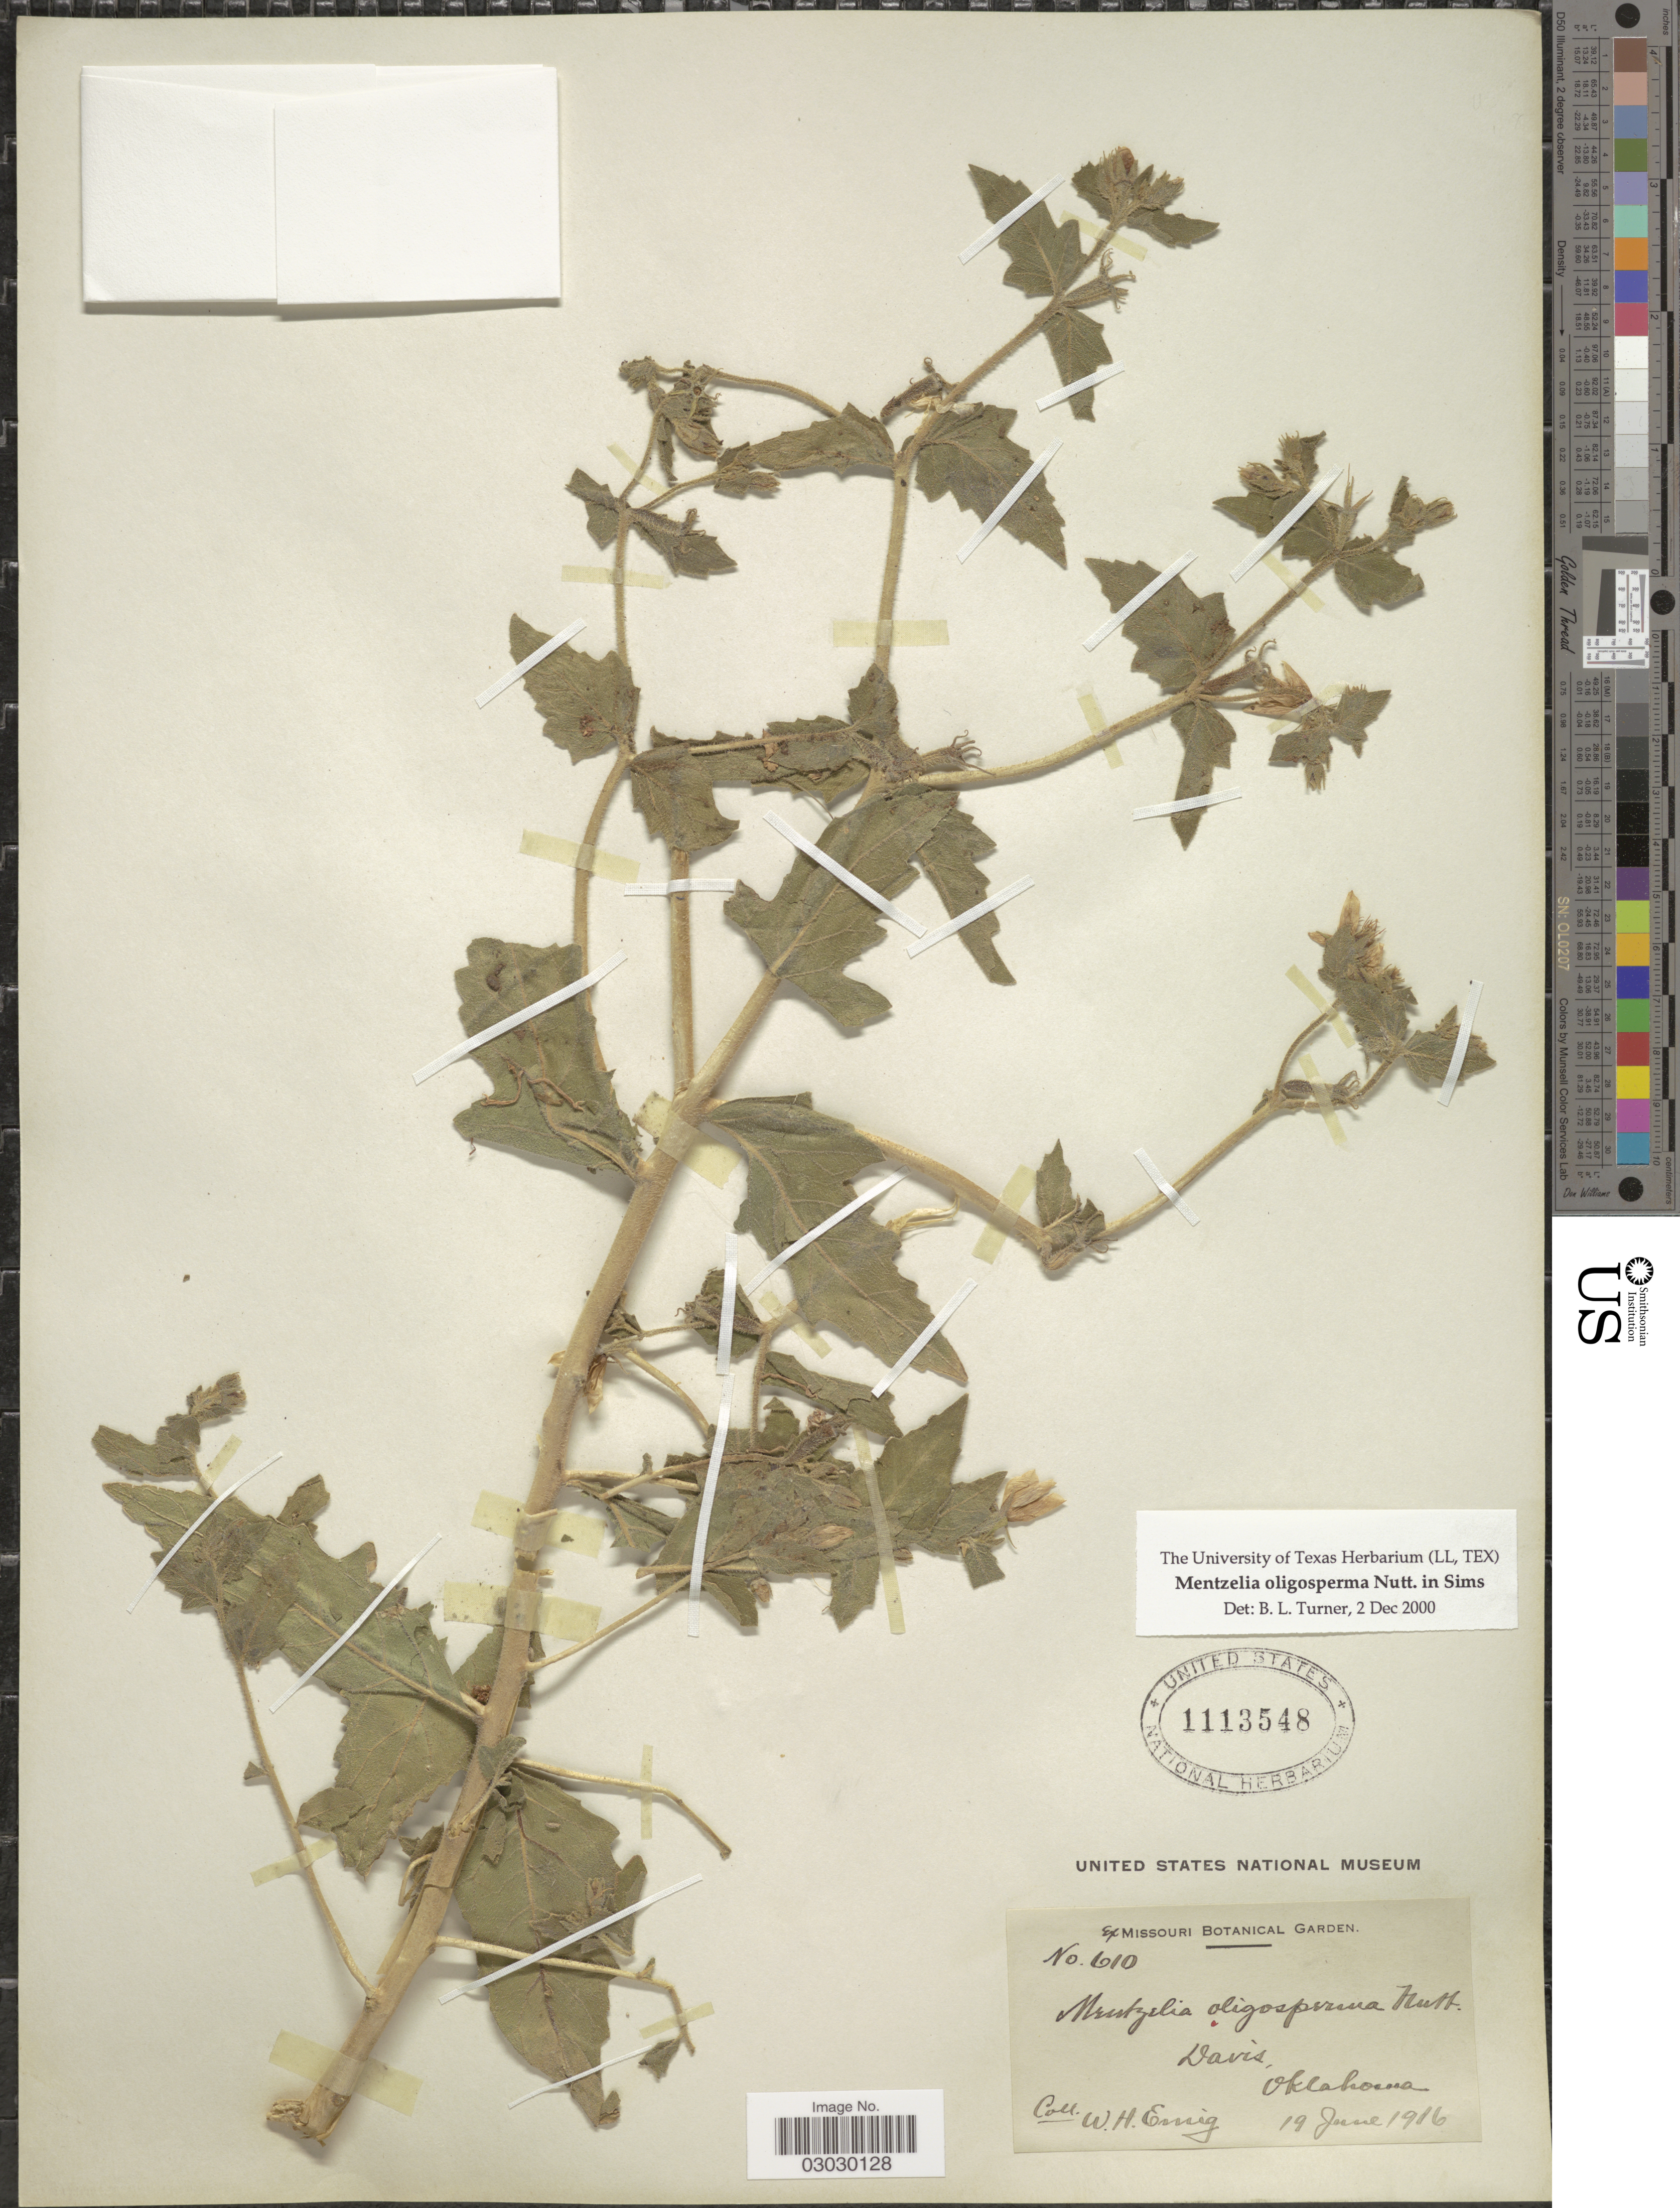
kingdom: Plantae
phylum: Tracheophyta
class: Magnoliopsida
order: Cornales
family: Loasaceae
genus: Mentzelia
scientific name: Mentzelia oligosperma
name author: Nutt. ex Sims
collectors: W. H. Emig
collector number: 610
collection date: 1916-06-19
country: United States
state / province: Oklahoma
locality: Davis.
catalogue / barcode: US 1113548